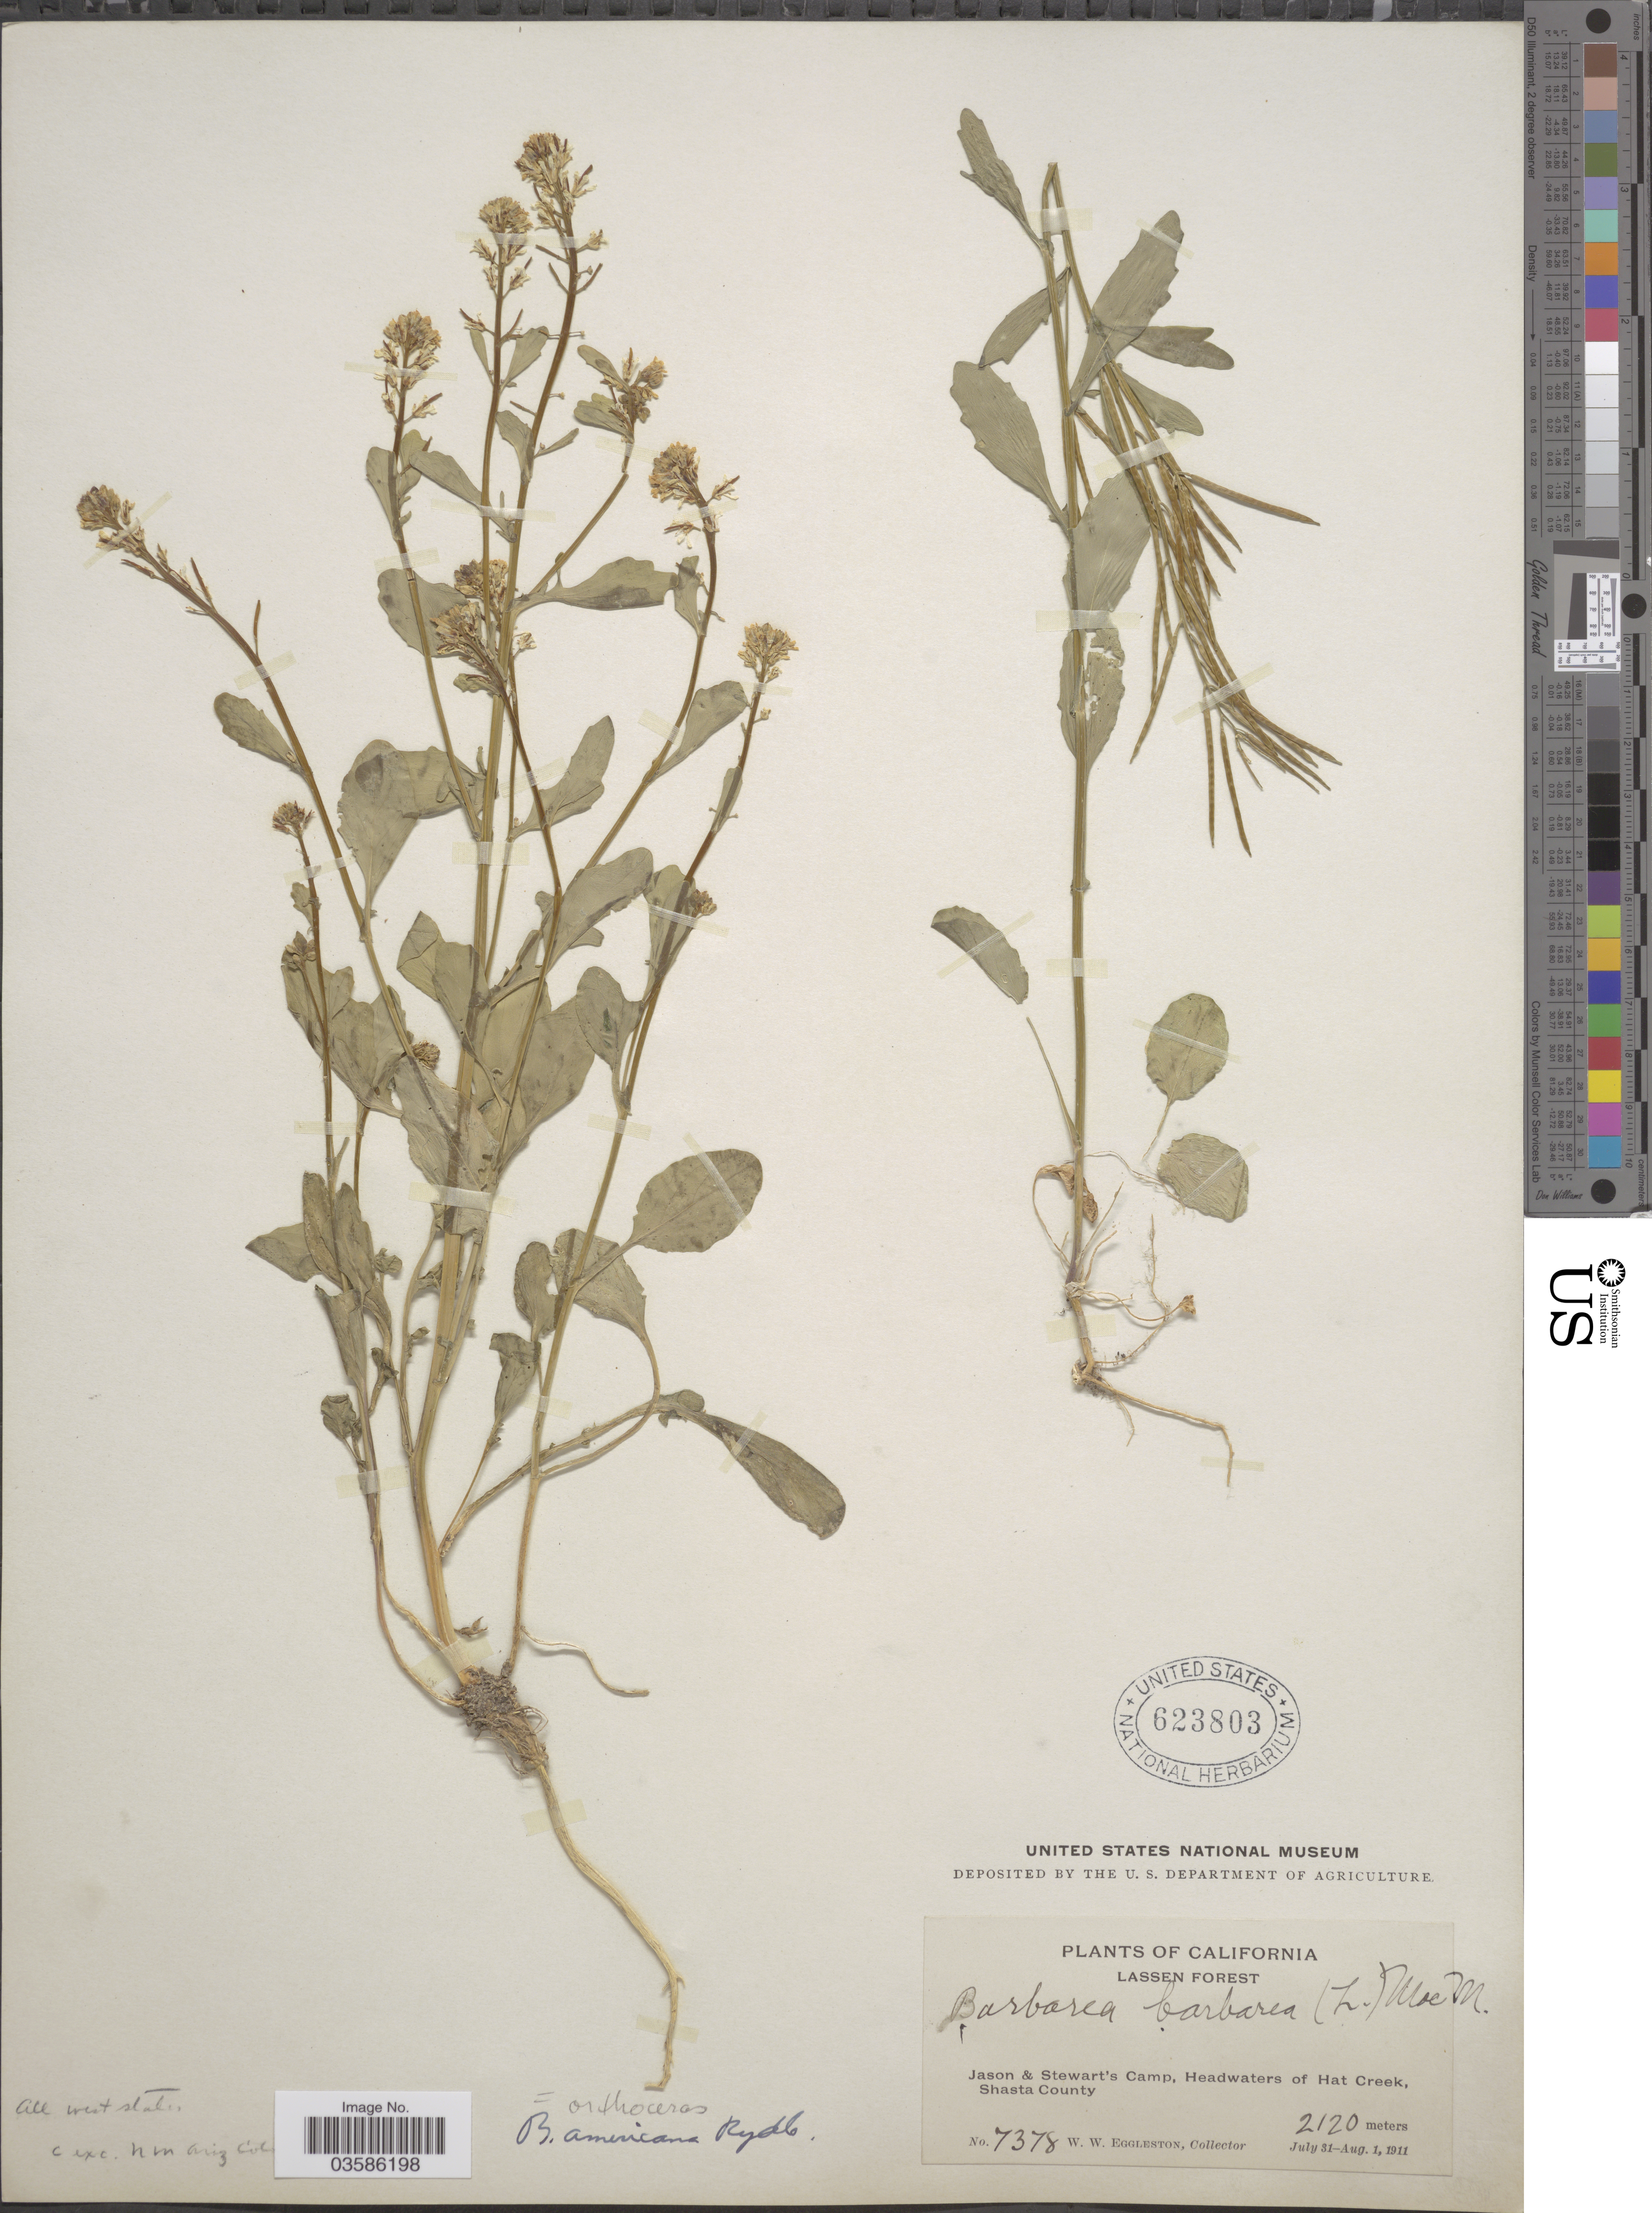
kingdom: Plantae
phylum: Tracheophyta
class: Magnoliopsida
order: Brassicales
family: Brassicaceae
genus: Barbarea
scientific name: Barbarea orthoceras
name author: Ledeb.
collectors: W. W. Eggleston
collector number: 7378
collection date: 1911-07-31/1911-08-01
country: United States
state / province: California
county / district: Shasta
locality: Lassen Forest. Jason & Stewart's Camp, Headwaters of Hat Creek, Shasta County.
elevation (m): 2120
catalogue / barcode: US 623803